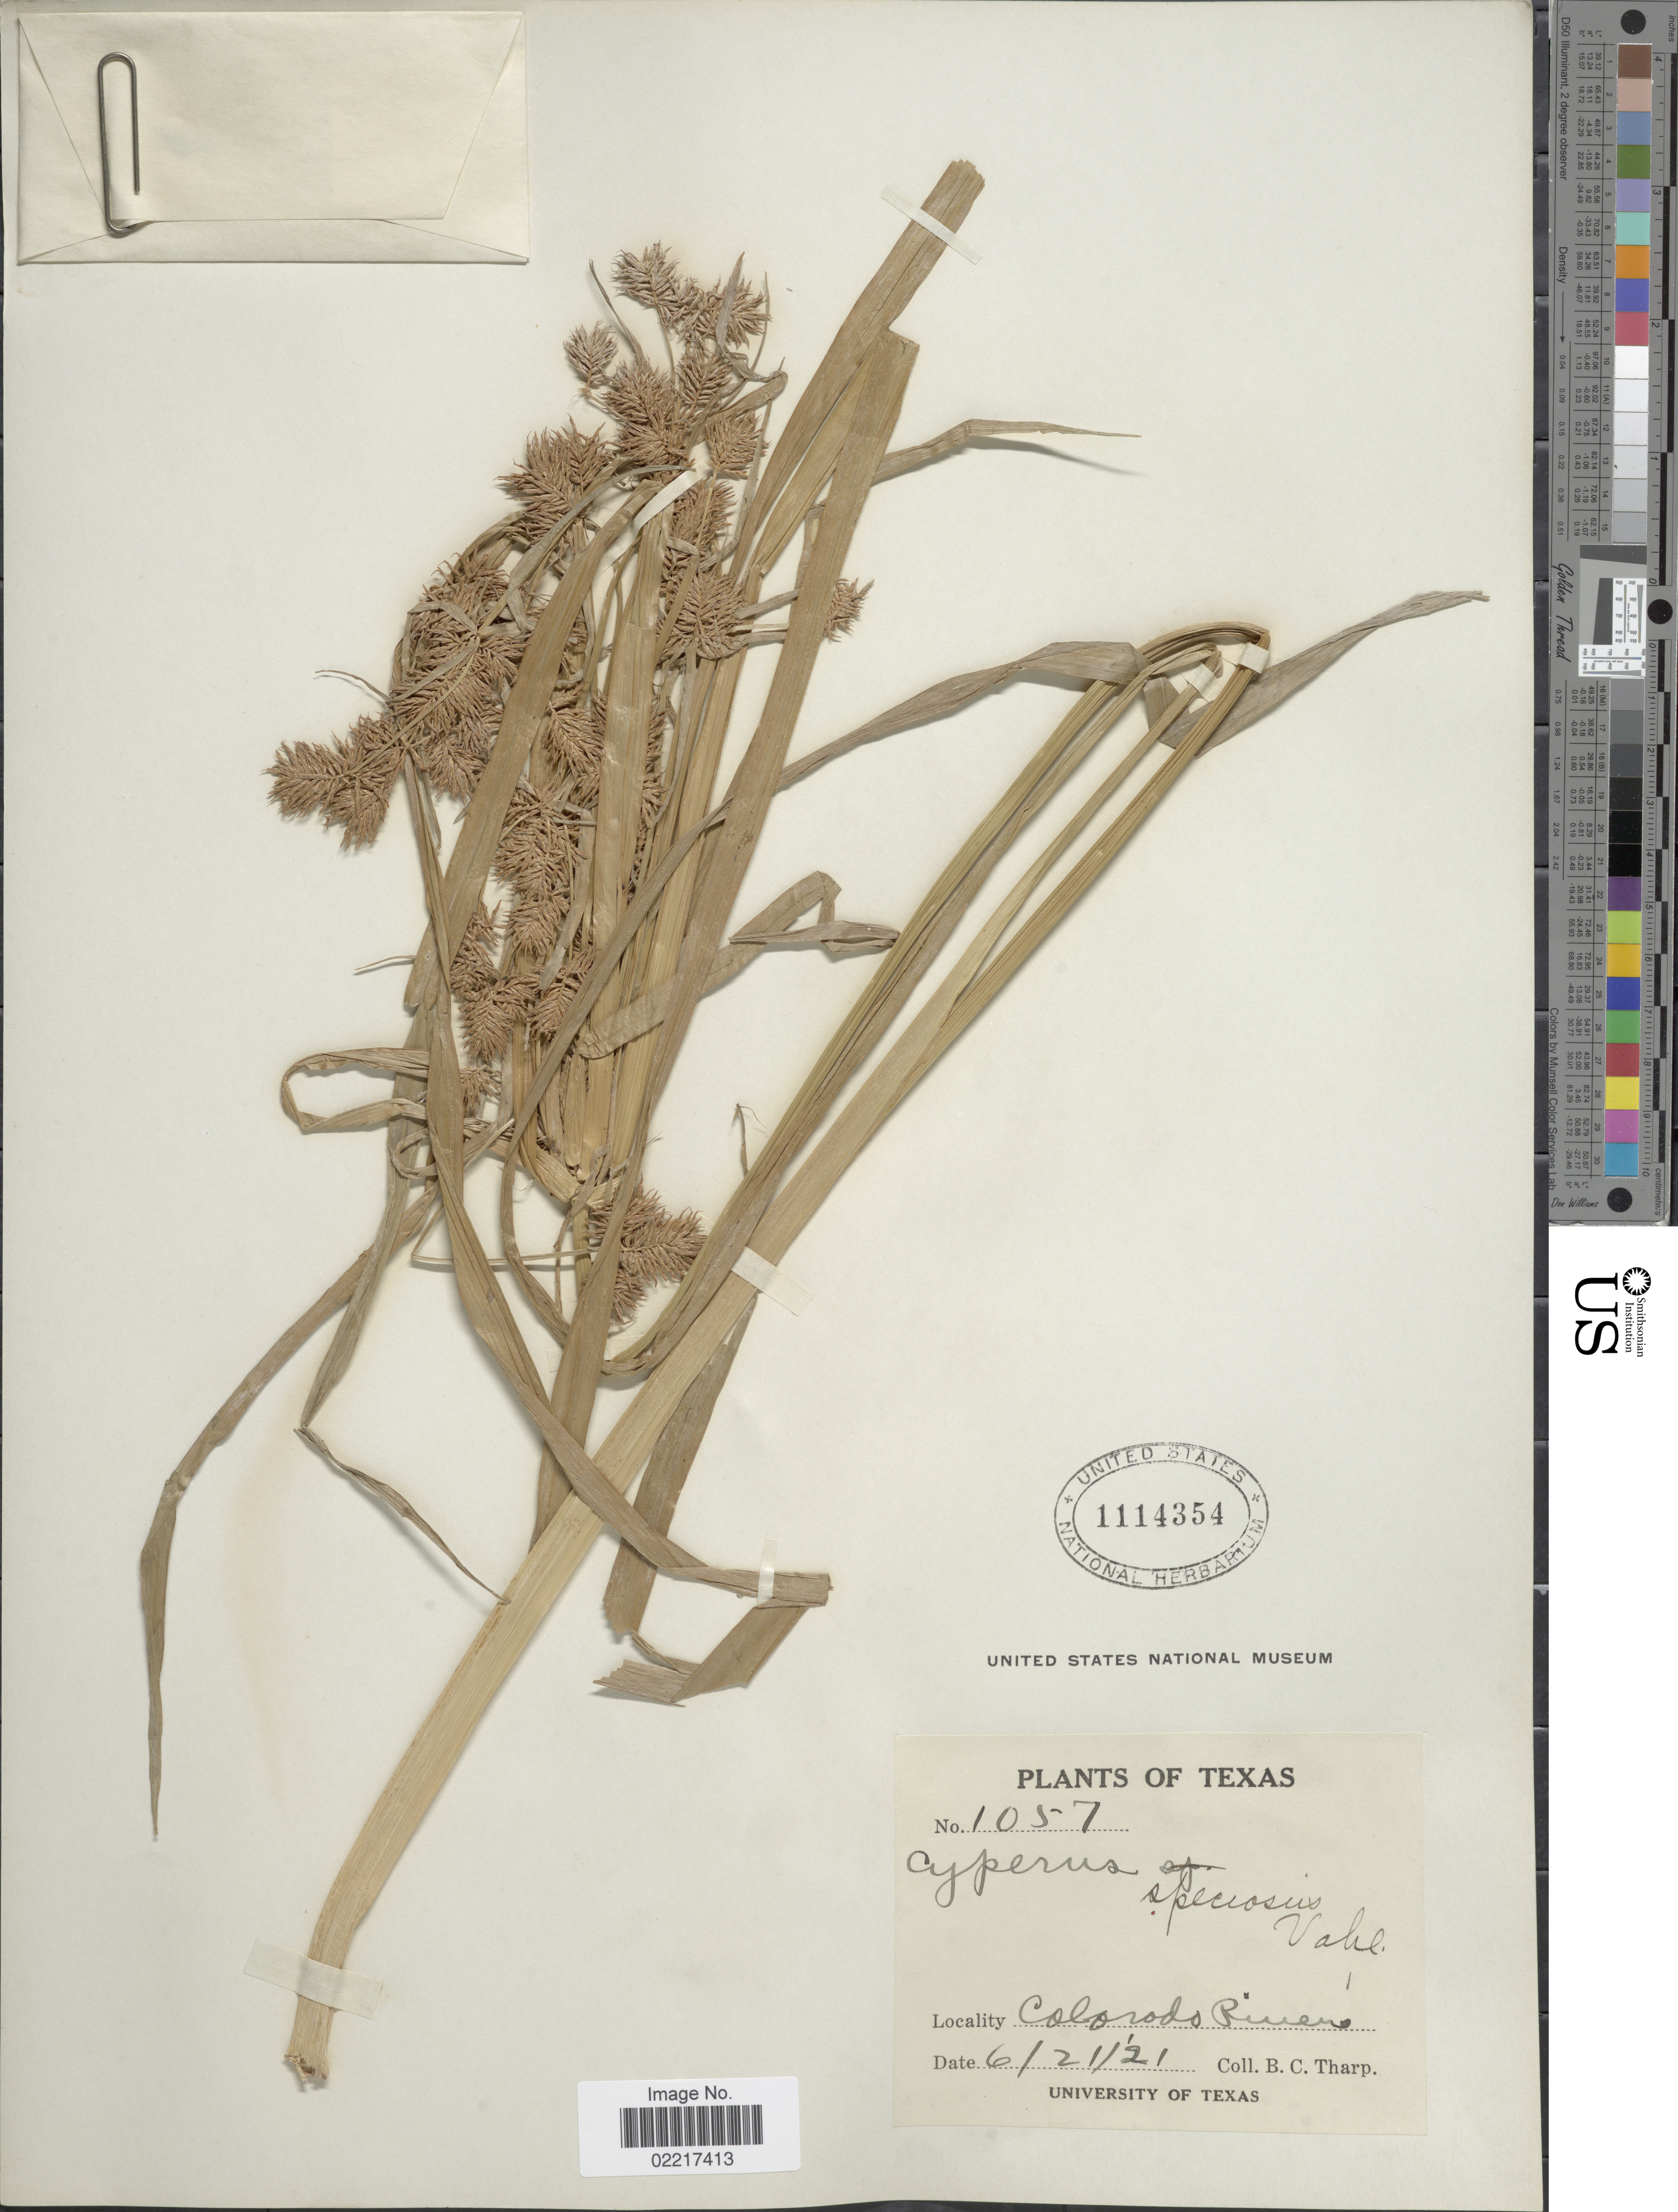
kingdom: Plantae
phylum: Tracheophyta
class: Liliopsida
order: Poales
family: Cyperaceae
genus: Cyperus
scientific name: Cyperus odoratus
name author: L.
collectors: B. C. Tharp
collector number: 1057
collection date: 1921-06-21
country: United States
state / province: Texas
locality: Colorado River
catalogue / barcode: US 1114354